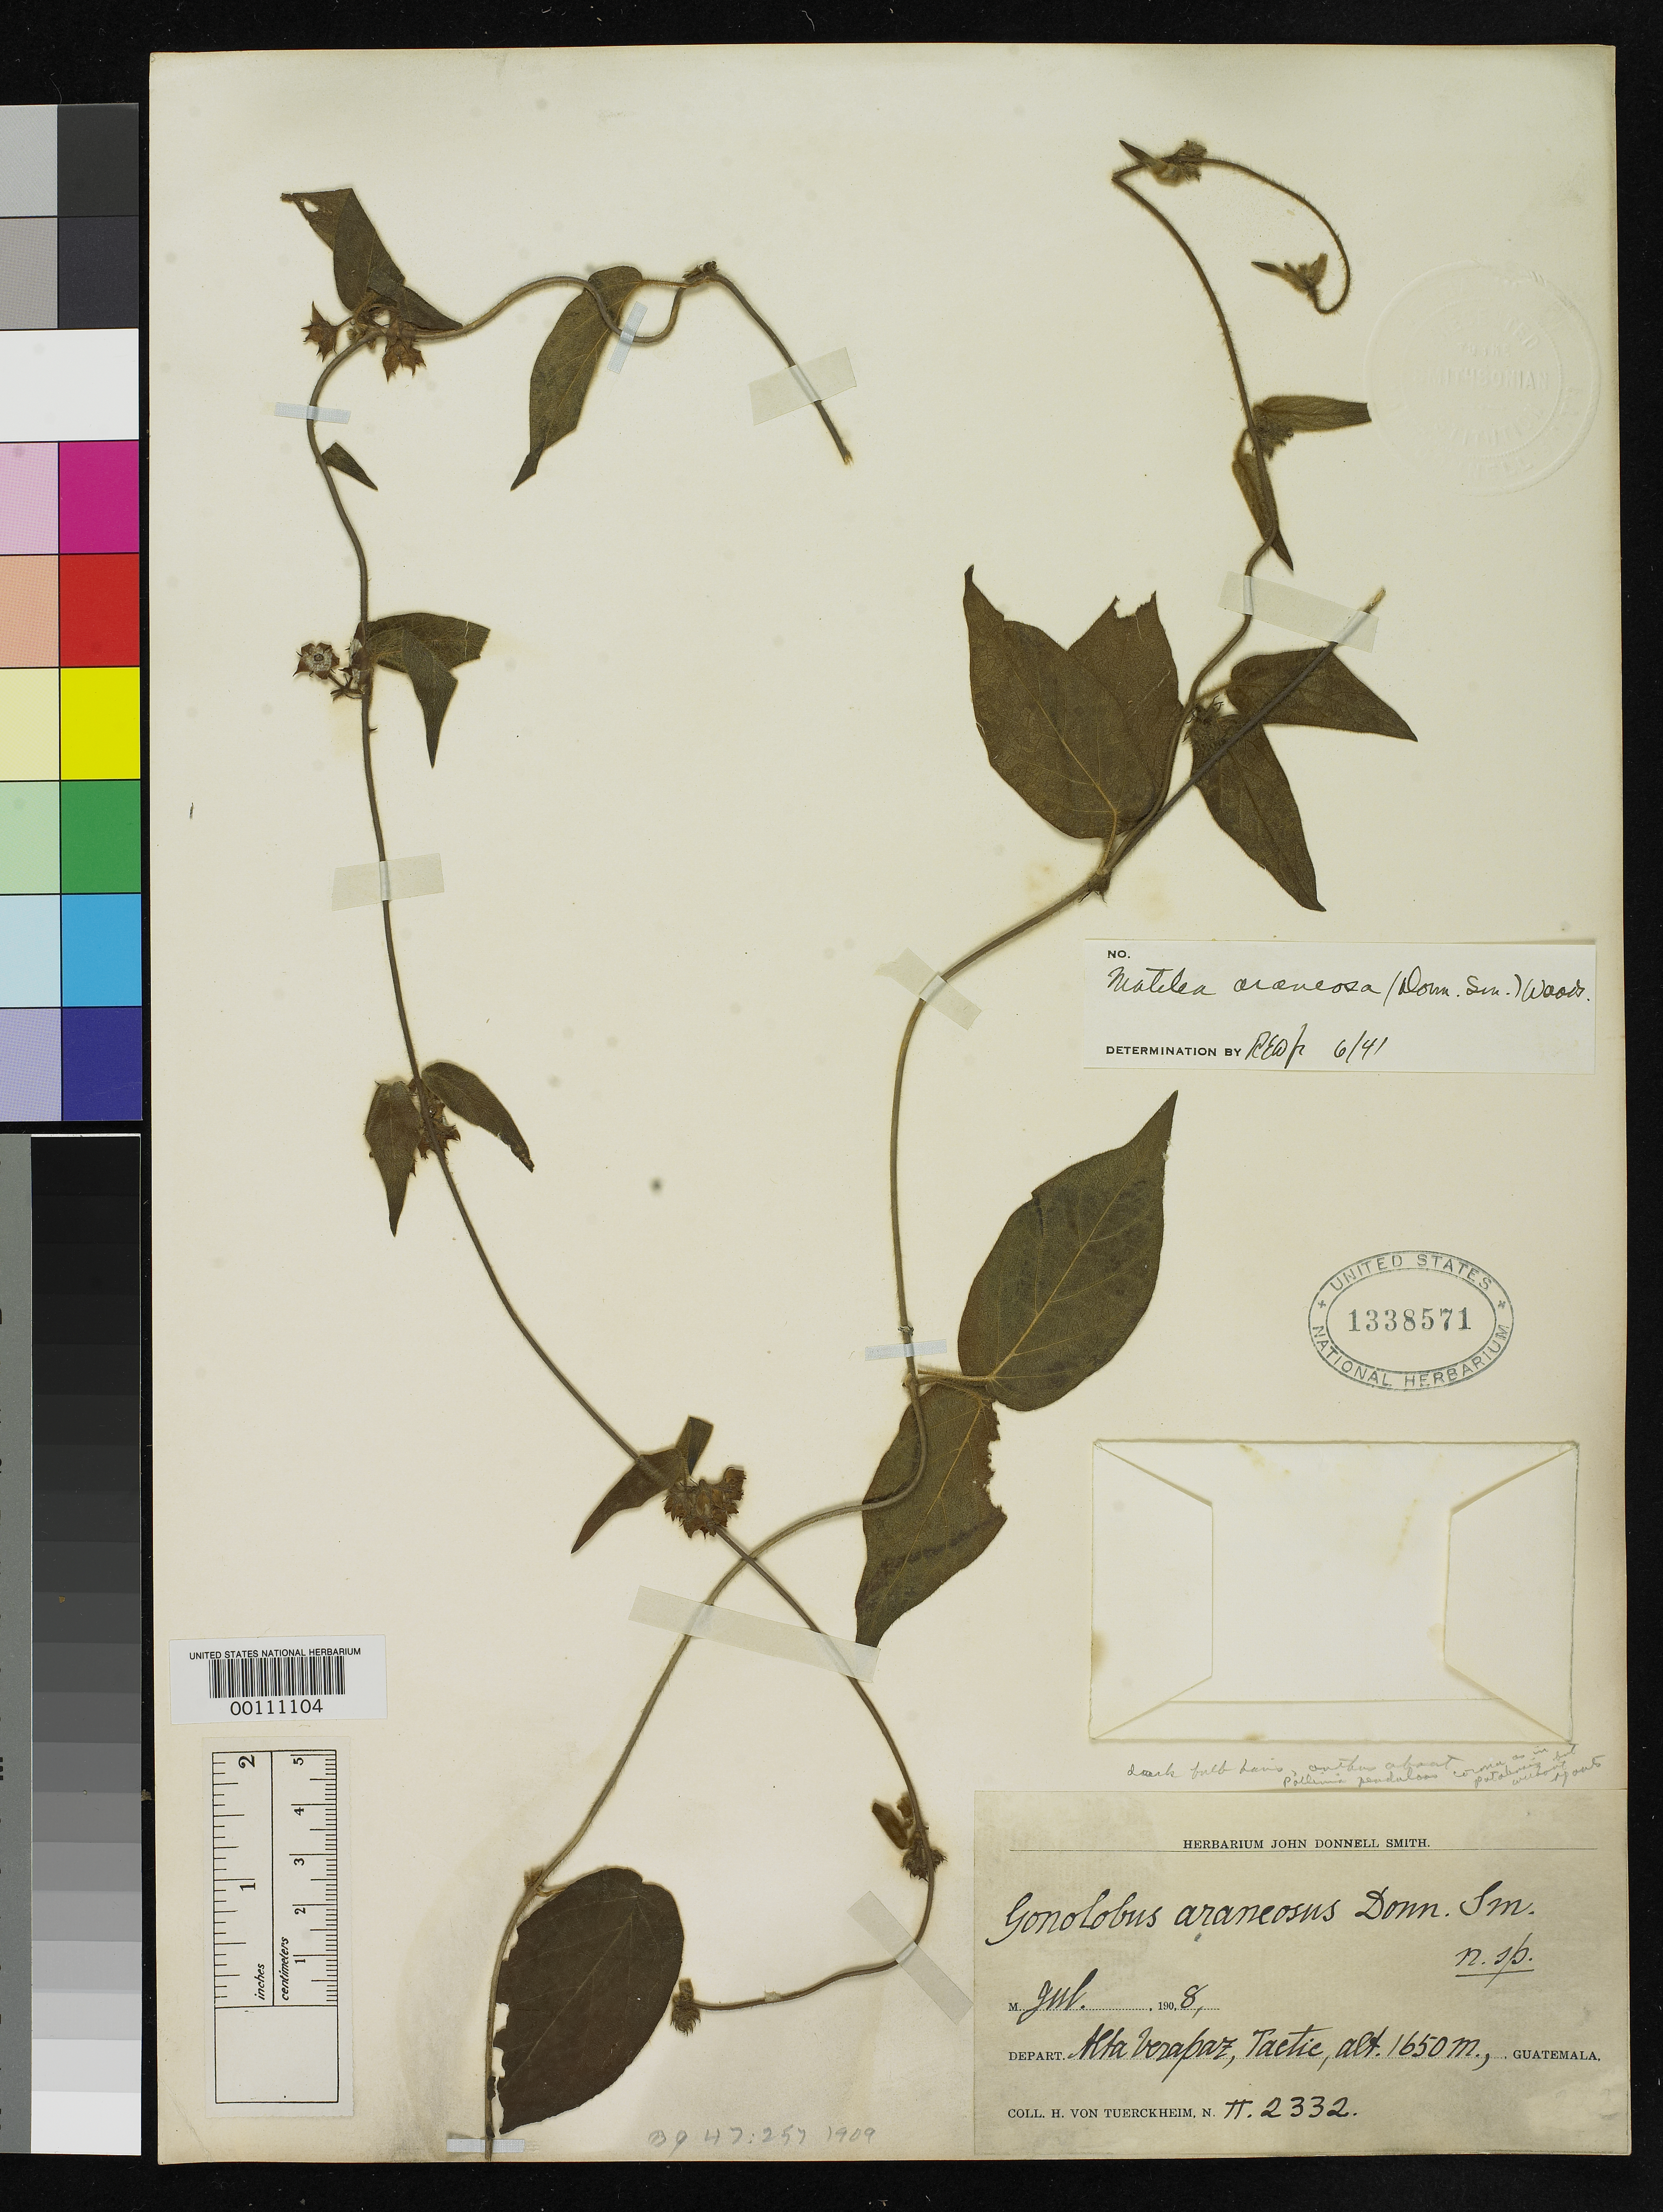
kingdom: Plantae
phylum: Tracheophyta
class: Magnoliopsida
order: Gentianales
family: Apocynaceae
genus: Gonolobus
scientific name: Gonolobus araneosus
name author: Donn. Sm.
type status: Type Collection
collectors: H. von Türckheim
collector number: II 2332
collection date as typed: Jul 1908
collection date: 1908-07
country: Guatemala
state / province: Alta Verapaz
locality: Tactic and Cobán.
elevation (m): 1650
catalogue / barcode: US 1338571